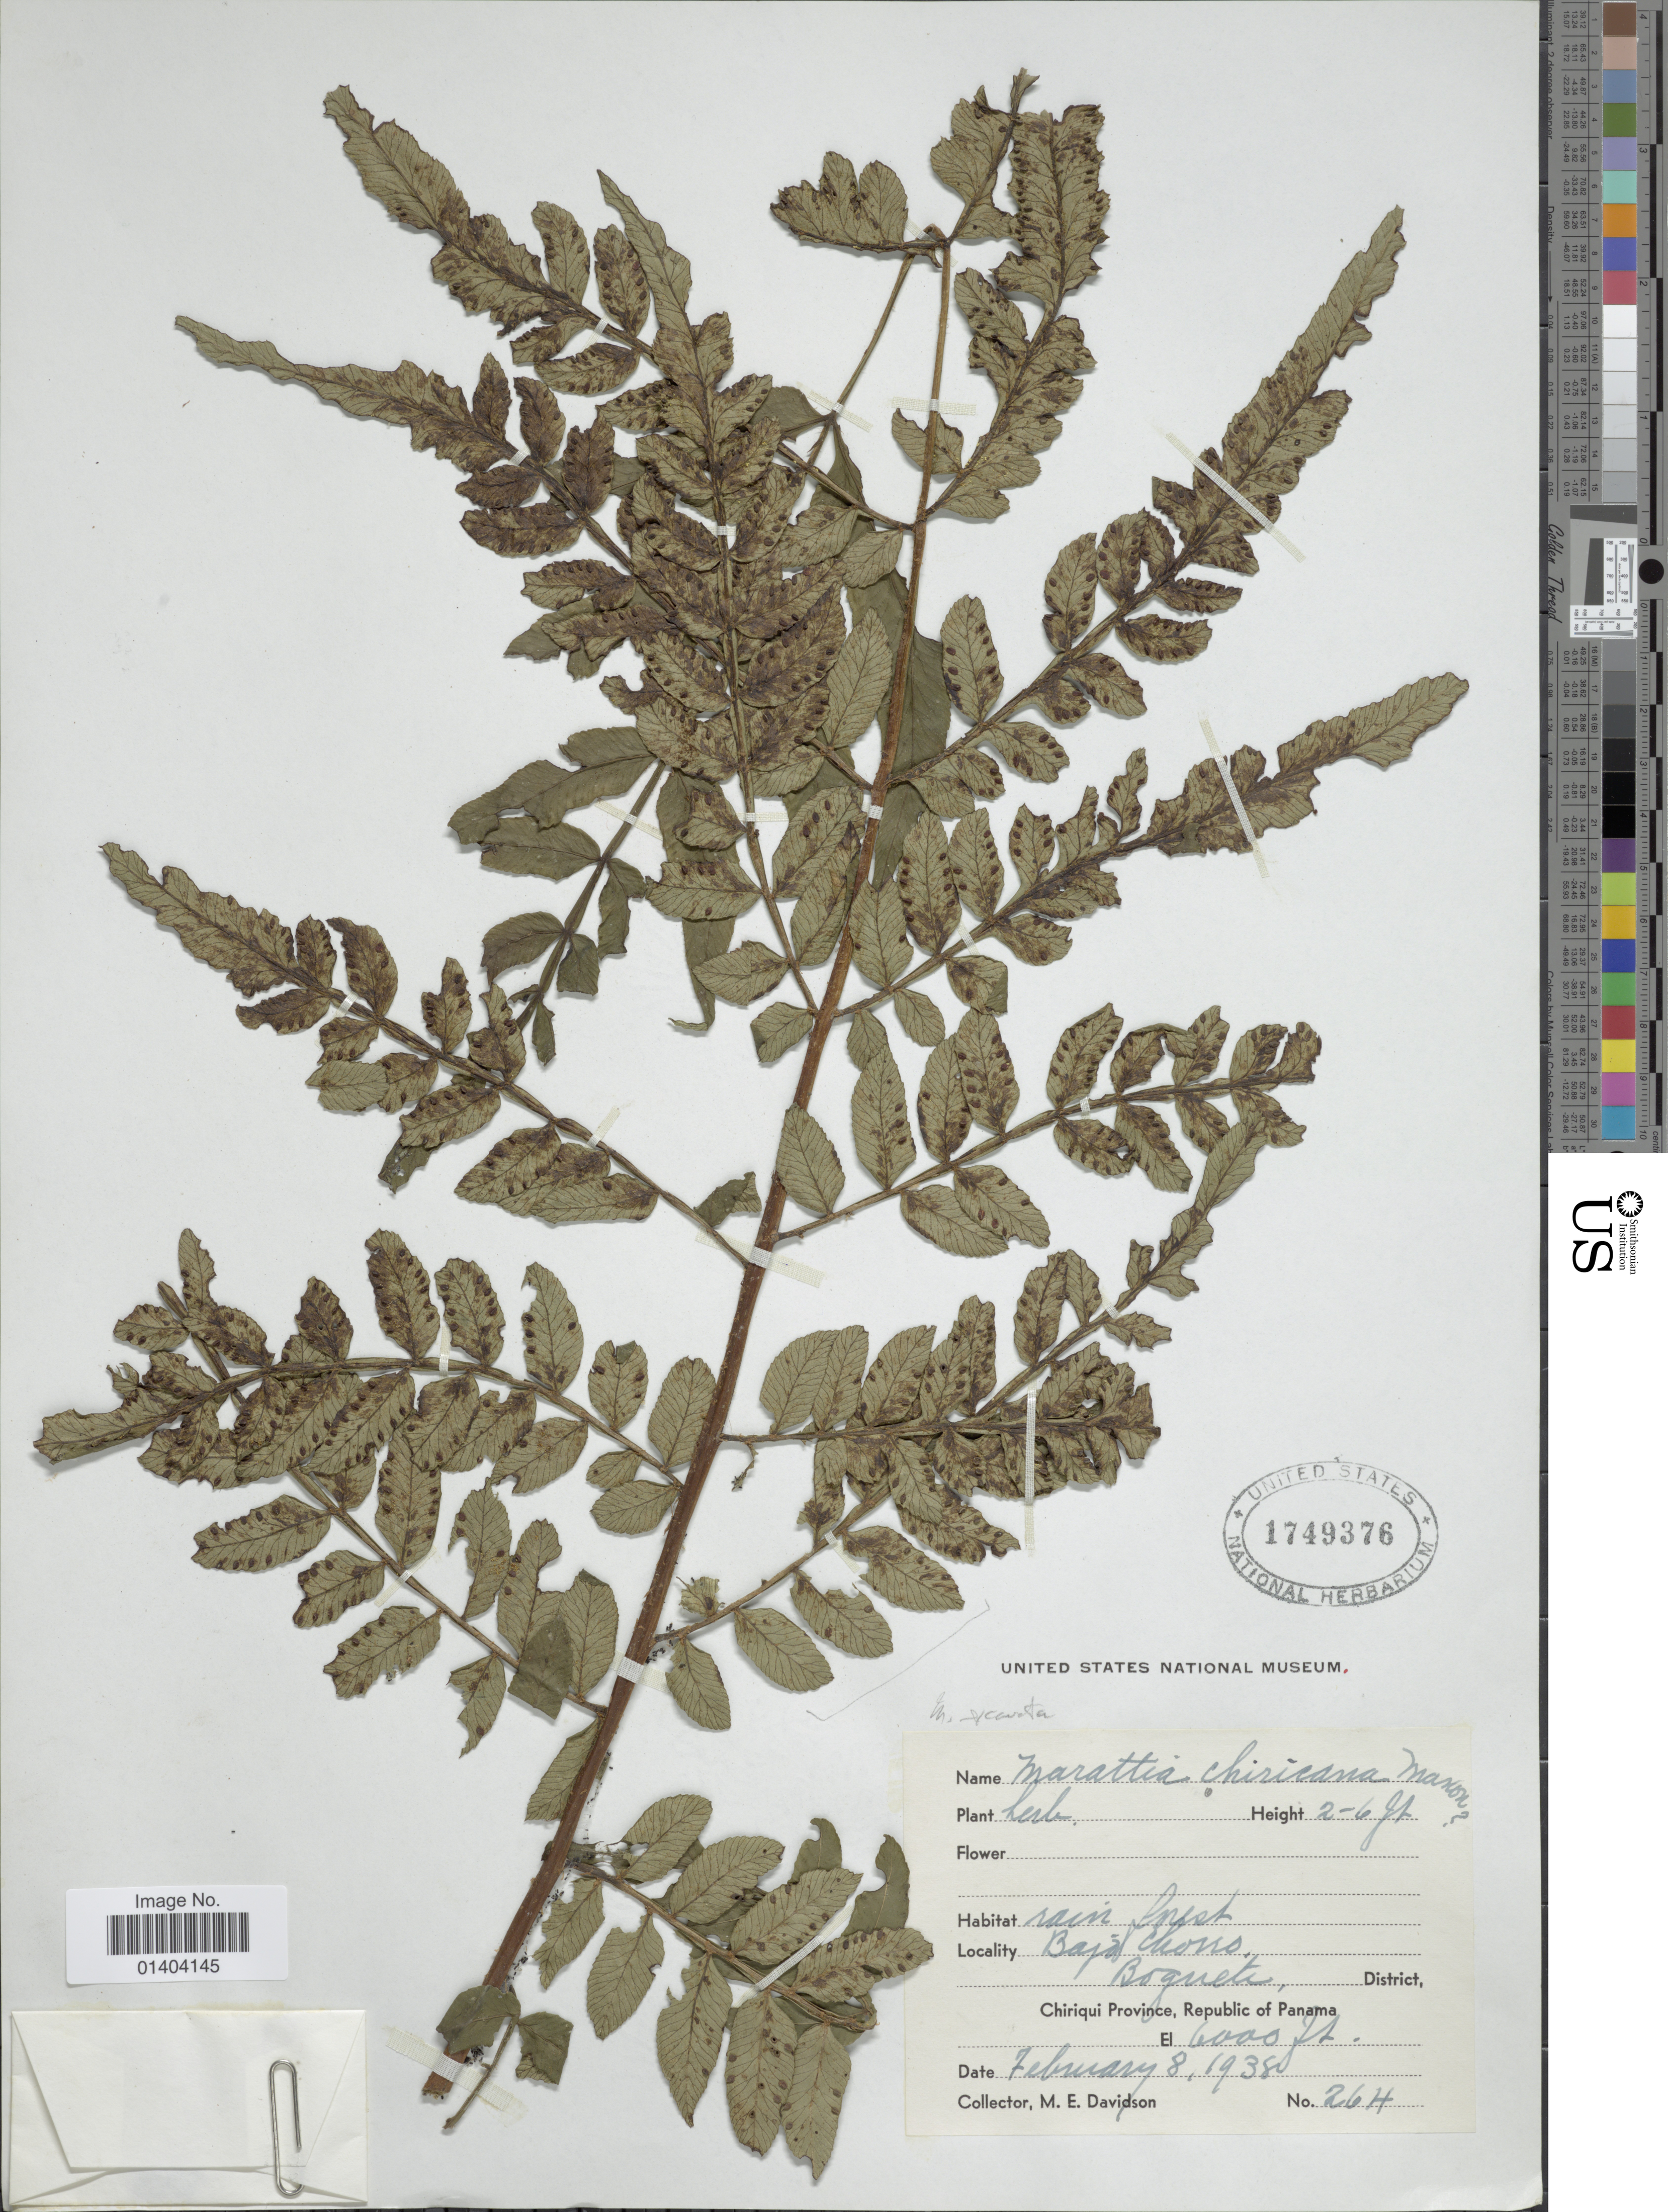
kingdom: Plantae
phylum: Tracheophyta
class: Polypodiopsida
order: Marattiales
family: Marattiaceae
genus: Marattia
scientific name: Marattia excavata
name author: Underw.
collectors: M. E. Davidson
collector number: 264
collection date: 1938-02-08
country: Panama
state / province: Chiriqui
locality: Bajo Chorro Boquete district Chiriqui province, Republic of Panama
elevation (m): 1829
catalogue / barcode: US 1749376